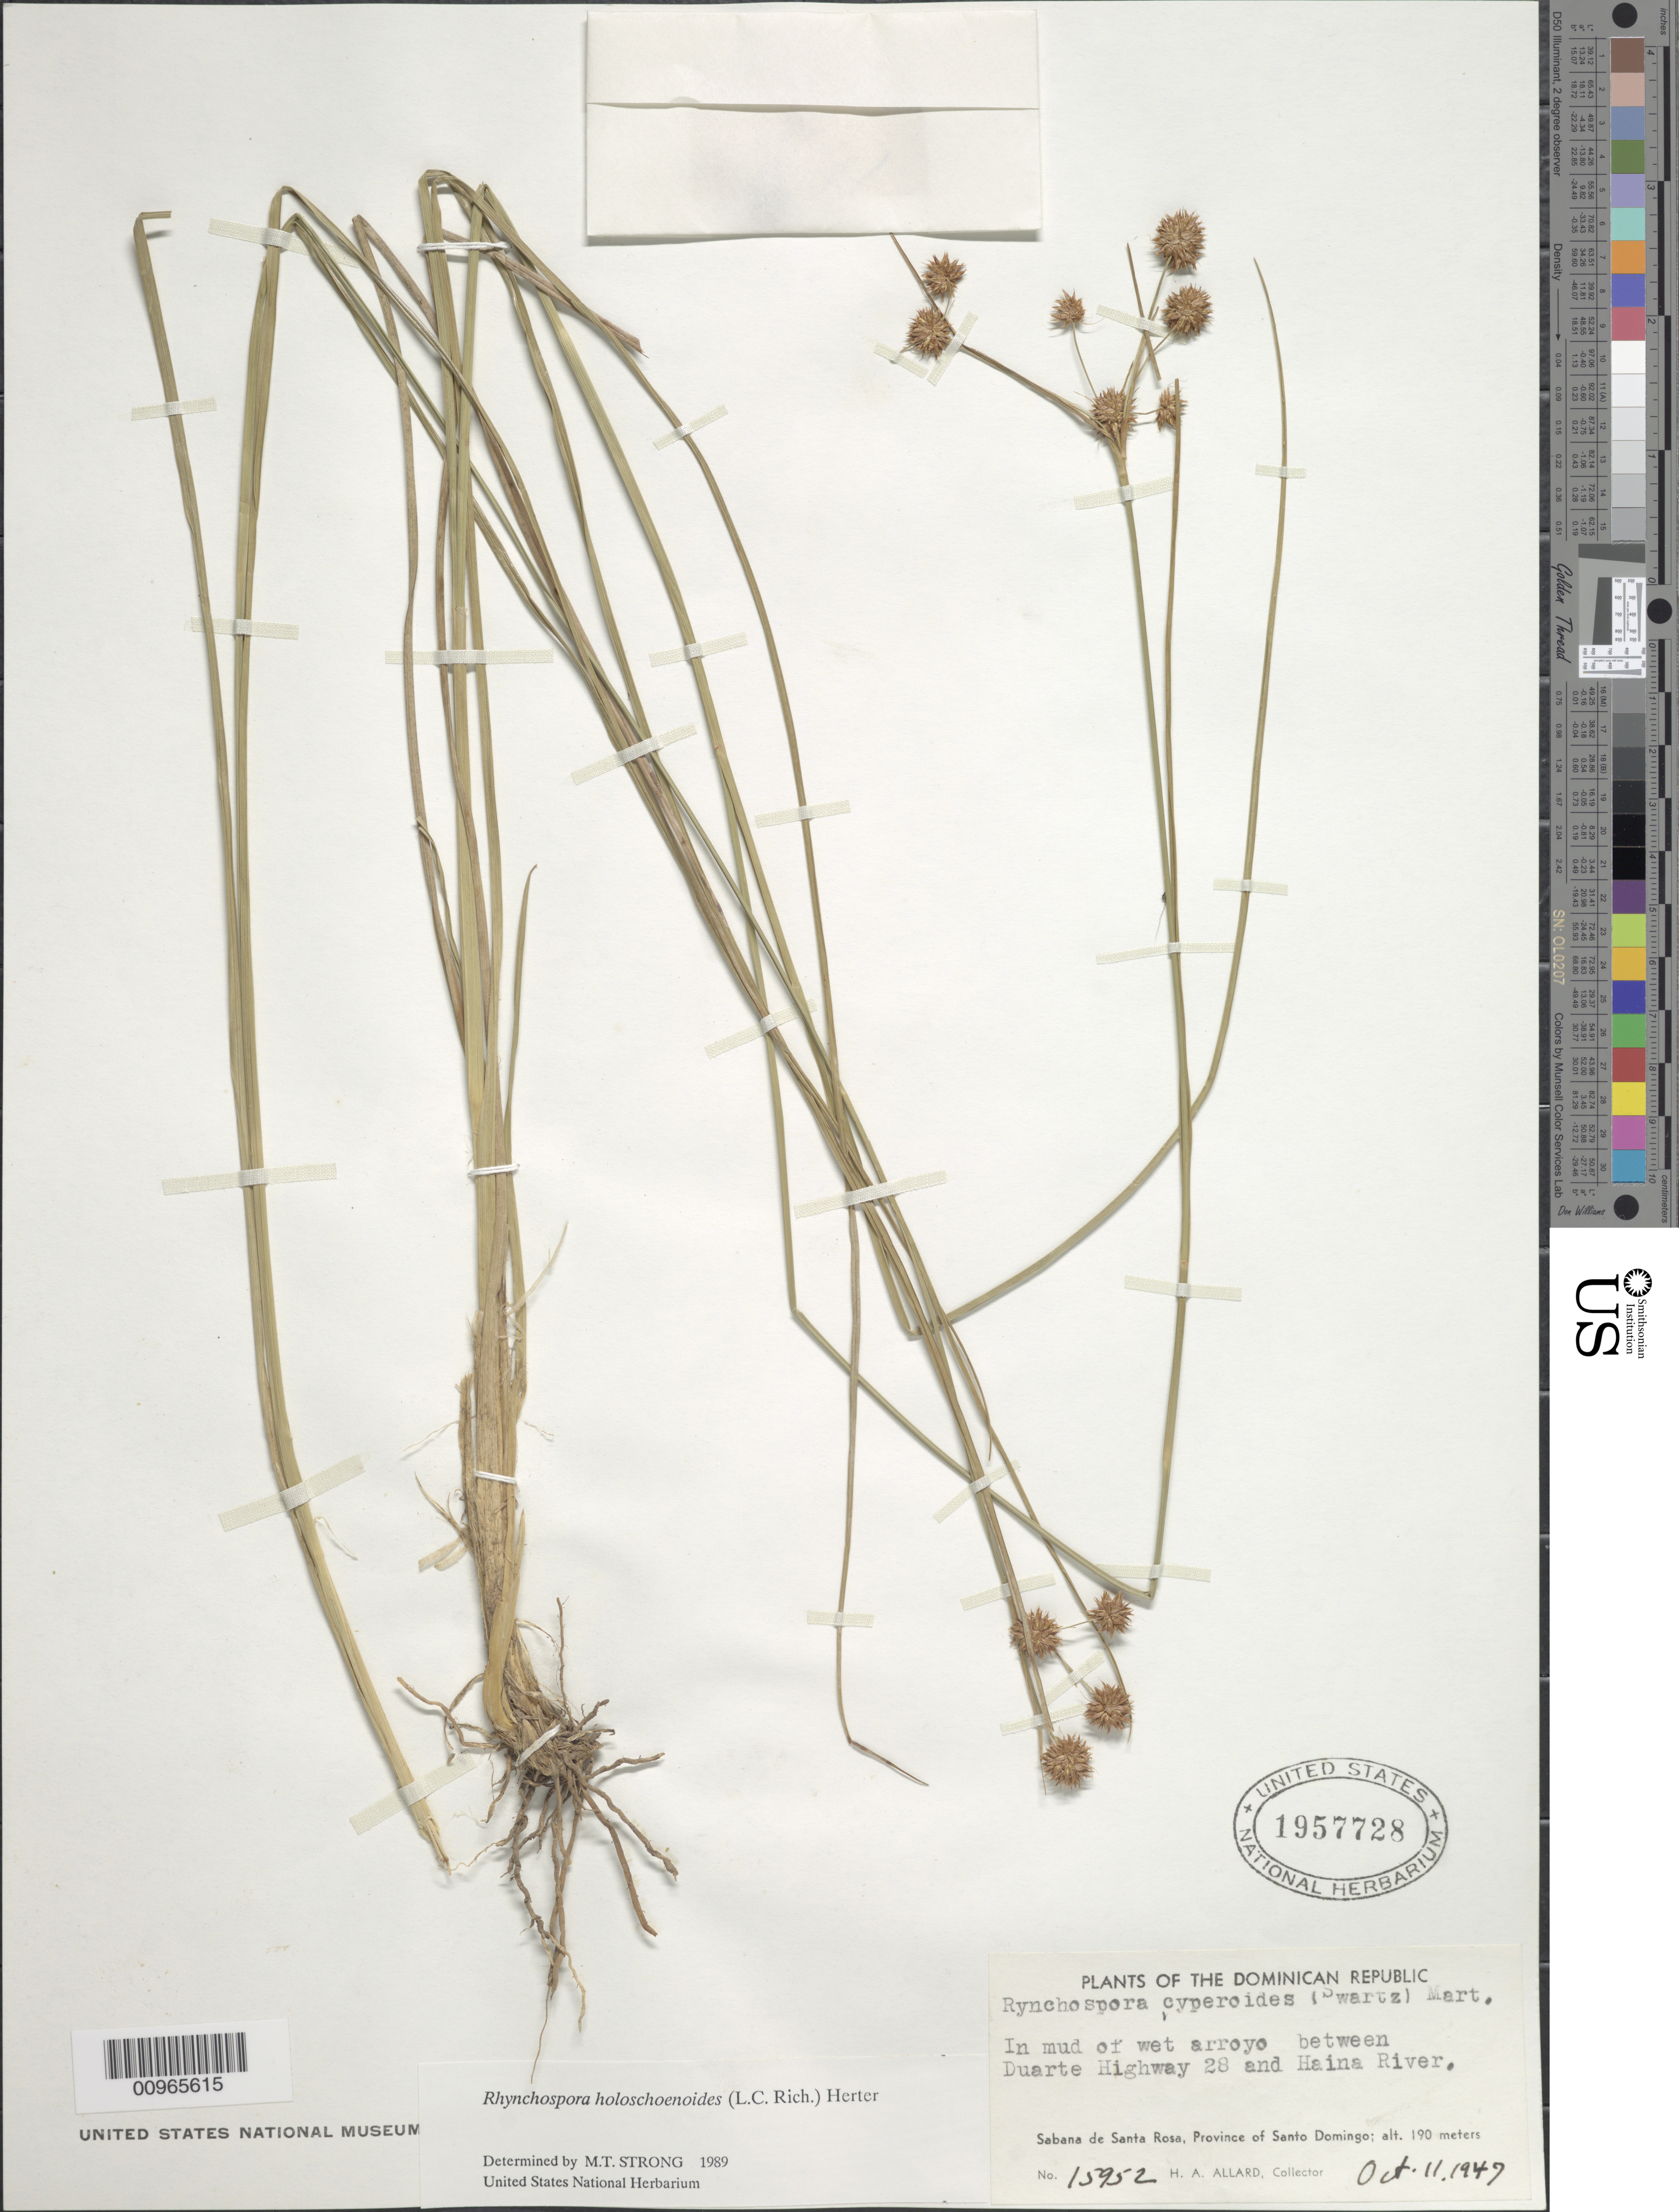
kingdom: Plantae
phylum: Tracheophyta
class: Liliopsida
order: Poales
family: Cyperaceae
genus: Rhynchospora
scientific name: Rhynchospora holoschoenoides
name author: (Rich.) Herter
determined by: Strong, M. T., (US), Smithsonian Institution - National Museum of Natural History (UNITED STATES)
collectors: H. A. Allard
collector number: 15952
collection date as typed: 11 Oct 1947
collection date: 1947-10-11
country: Dominican Republic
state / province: Santo Domingo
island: Hispaniola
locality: Sabana de Santa Rosa, arroyo between Duarte Highway 28 and Haina River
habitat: In mud of wet arroyo between highway and river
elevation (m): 190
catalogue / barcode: US 1957728